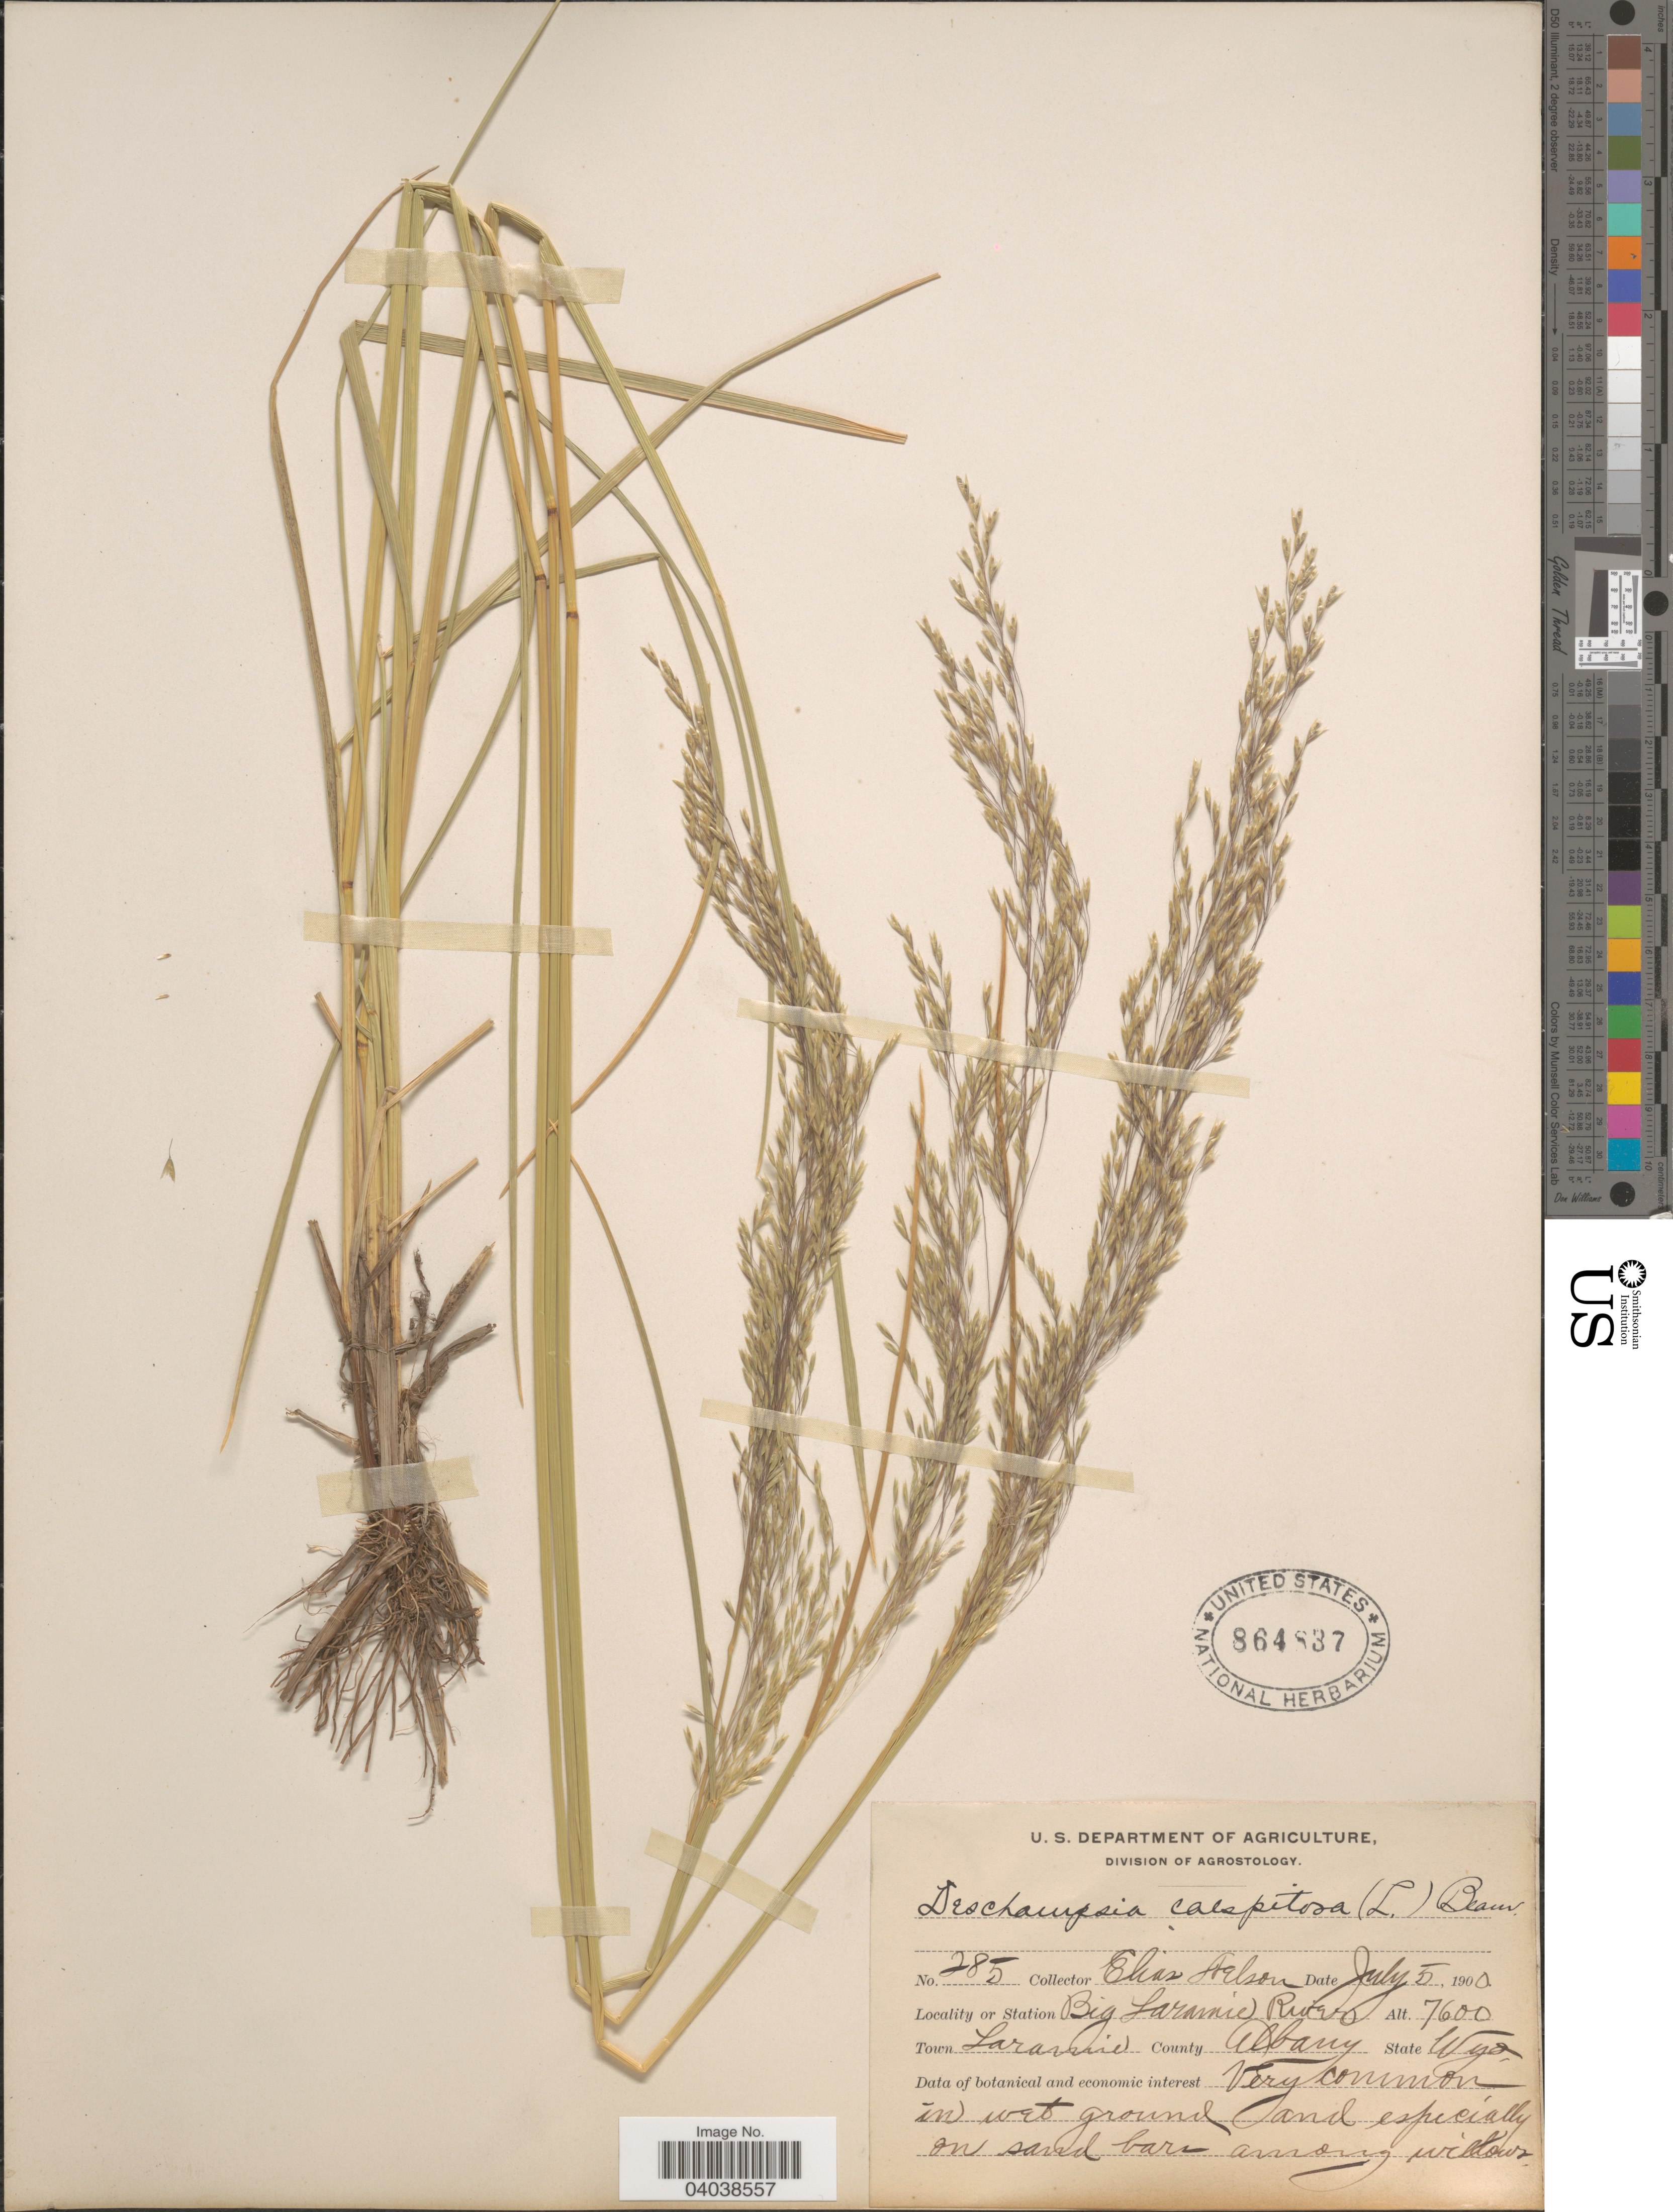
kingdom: Plantae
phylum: Tracheophyta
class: Liliopsida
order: Poales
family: Poaceae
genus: Deschampsia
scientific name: Deschampsia cespitosa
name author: (L.) P. Beauv.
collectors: E. Nelson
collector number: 285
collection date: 1900-07-05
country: United States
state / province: Wyoming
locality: Station Big Laramie River. Town Laramie. County Albany.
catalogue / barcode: US 864837